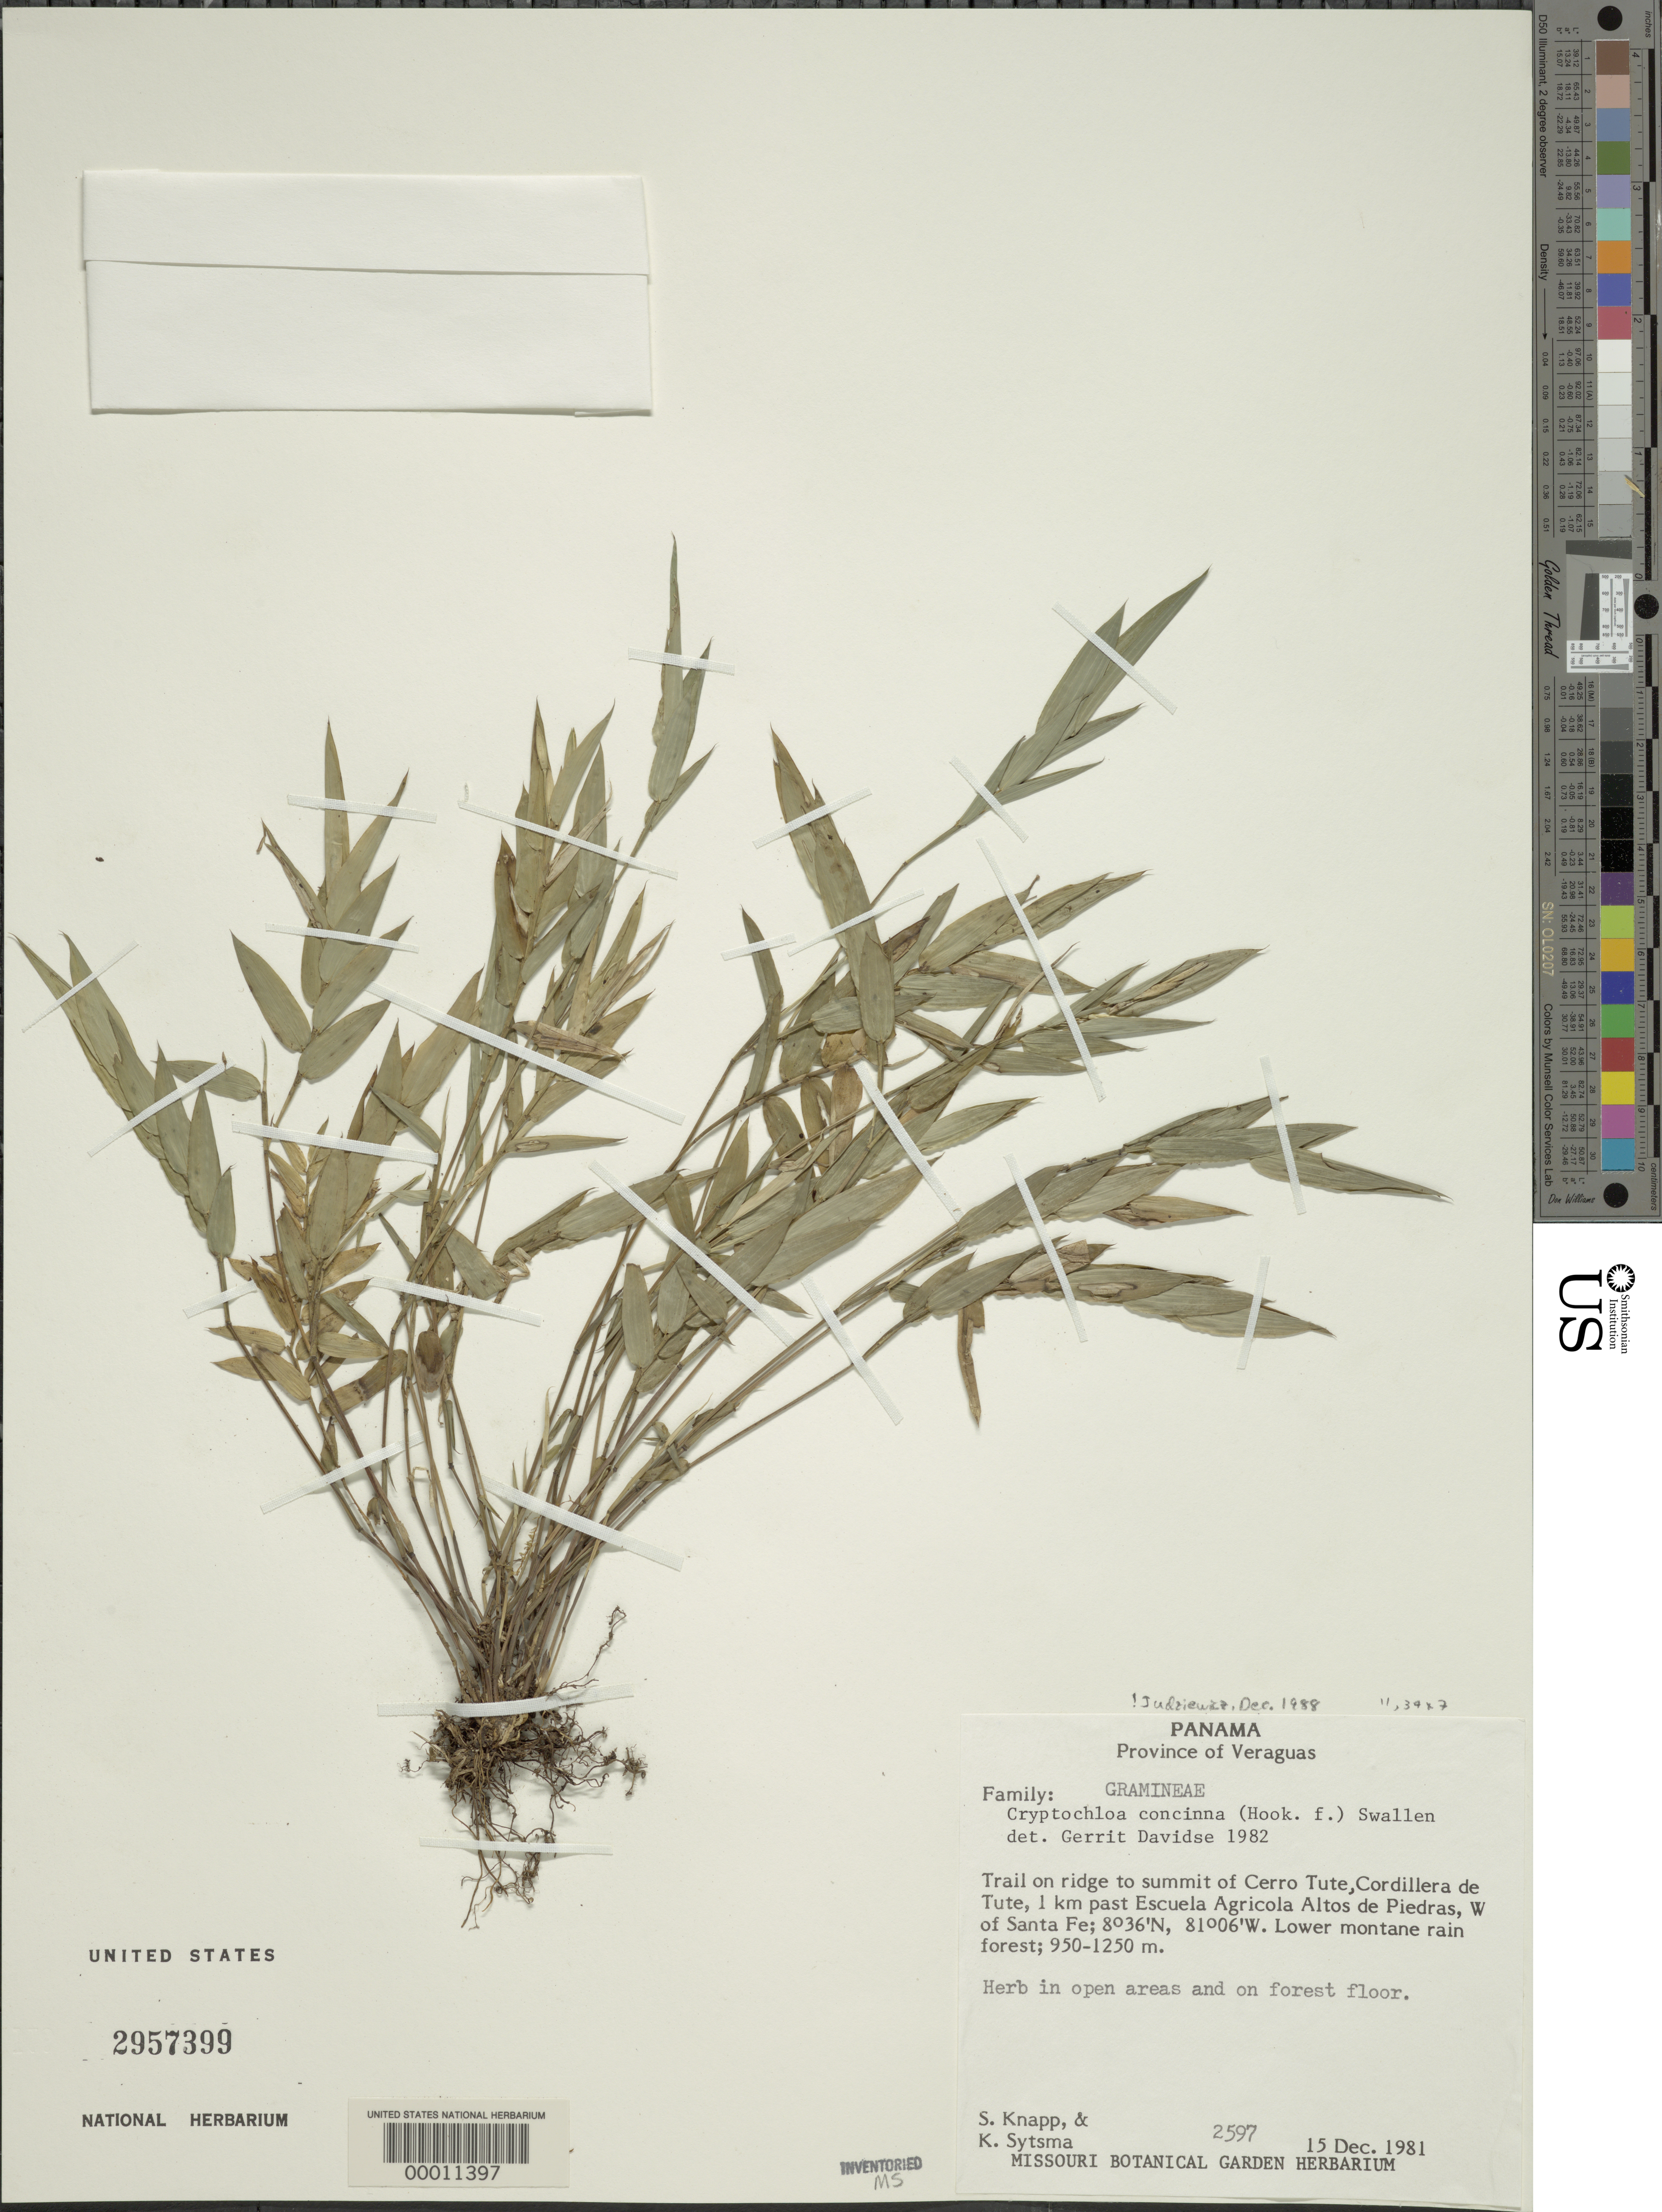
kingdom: Plantae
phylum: Tracheophyta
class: Liliopsida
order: Poales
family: Poaceae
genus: Cryptochloa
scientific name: Cryptochloa sp.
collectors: S. Knapp & K. J. Sytsma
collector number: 2597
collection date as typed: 15 Dec 1981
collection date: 1981-12-15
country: Panama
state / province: Veraguas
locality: Cerro Tute, Cordillera de Tute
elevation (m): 950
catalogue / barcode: US 2957399